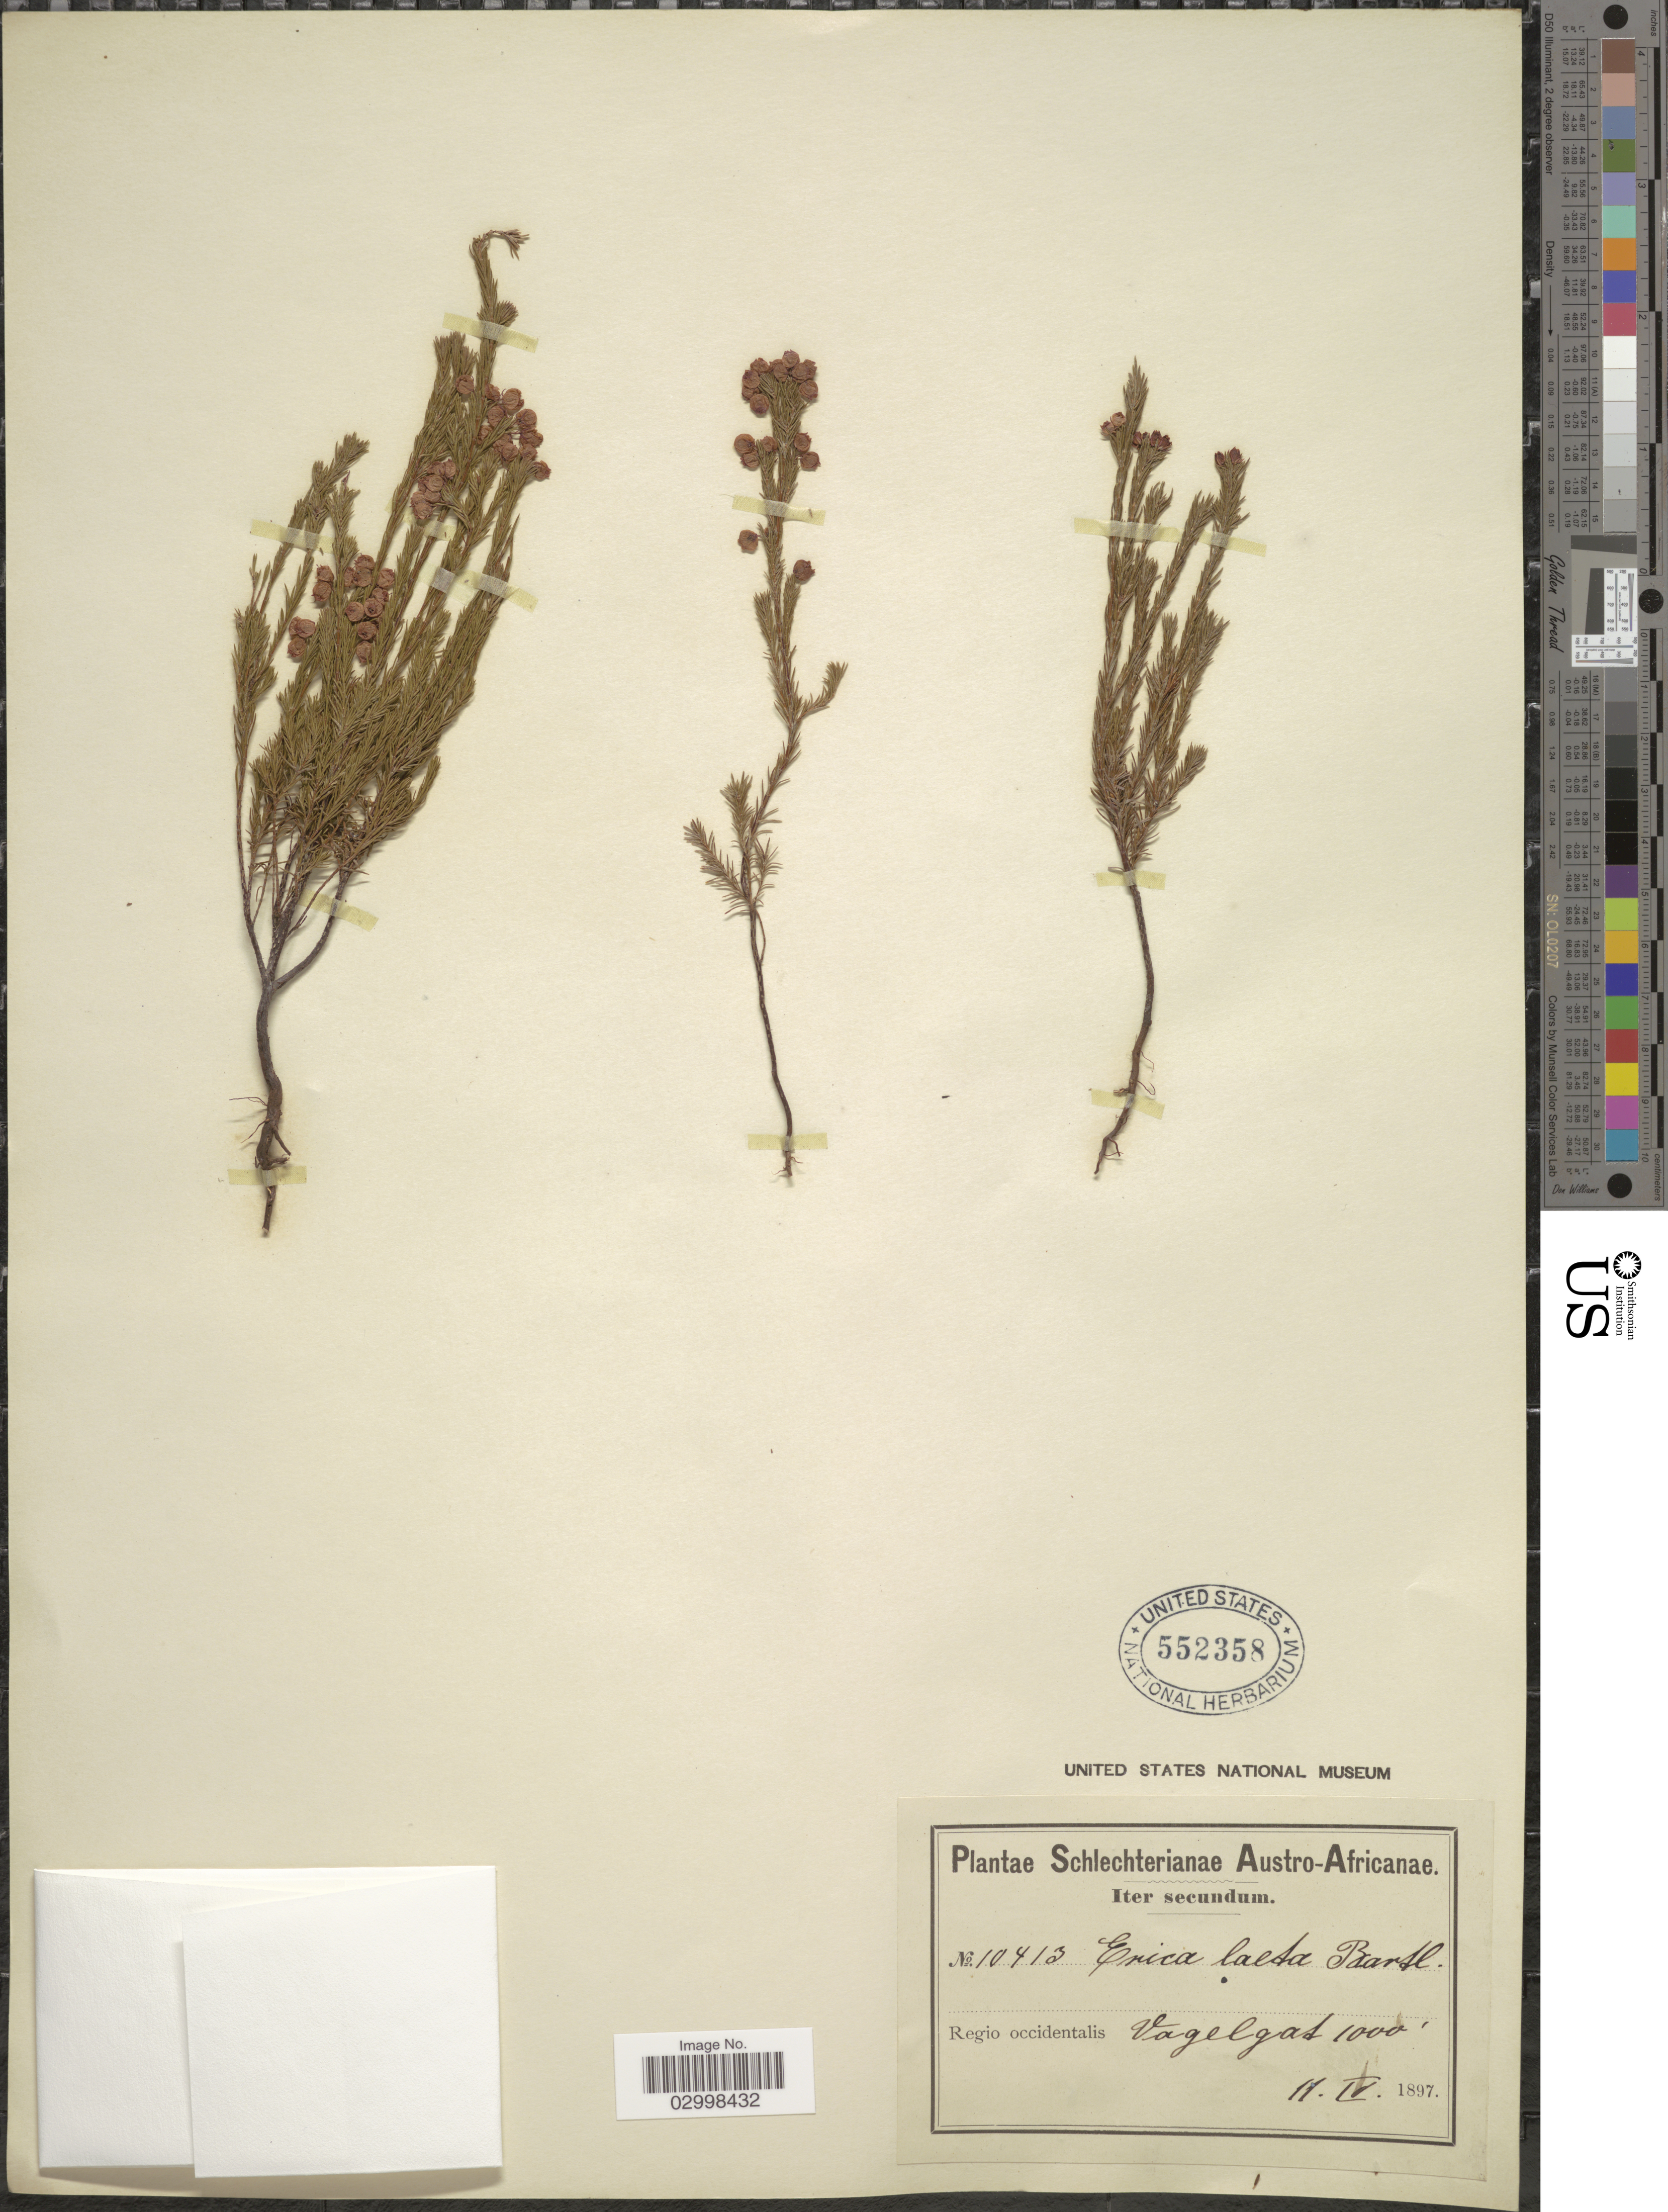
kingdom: Plantae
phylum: Tracheophyta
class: Magnoliopsida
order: Ericales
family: Ericaceae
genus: Erica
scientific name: Erica laeta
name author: Bartl.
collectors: Schlechter, --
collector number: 10413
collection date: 1897-04-11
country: South Africa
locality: Austro-Africanae. Regio occidentalis Vogelgast.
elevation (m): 305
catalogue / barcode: US 552358